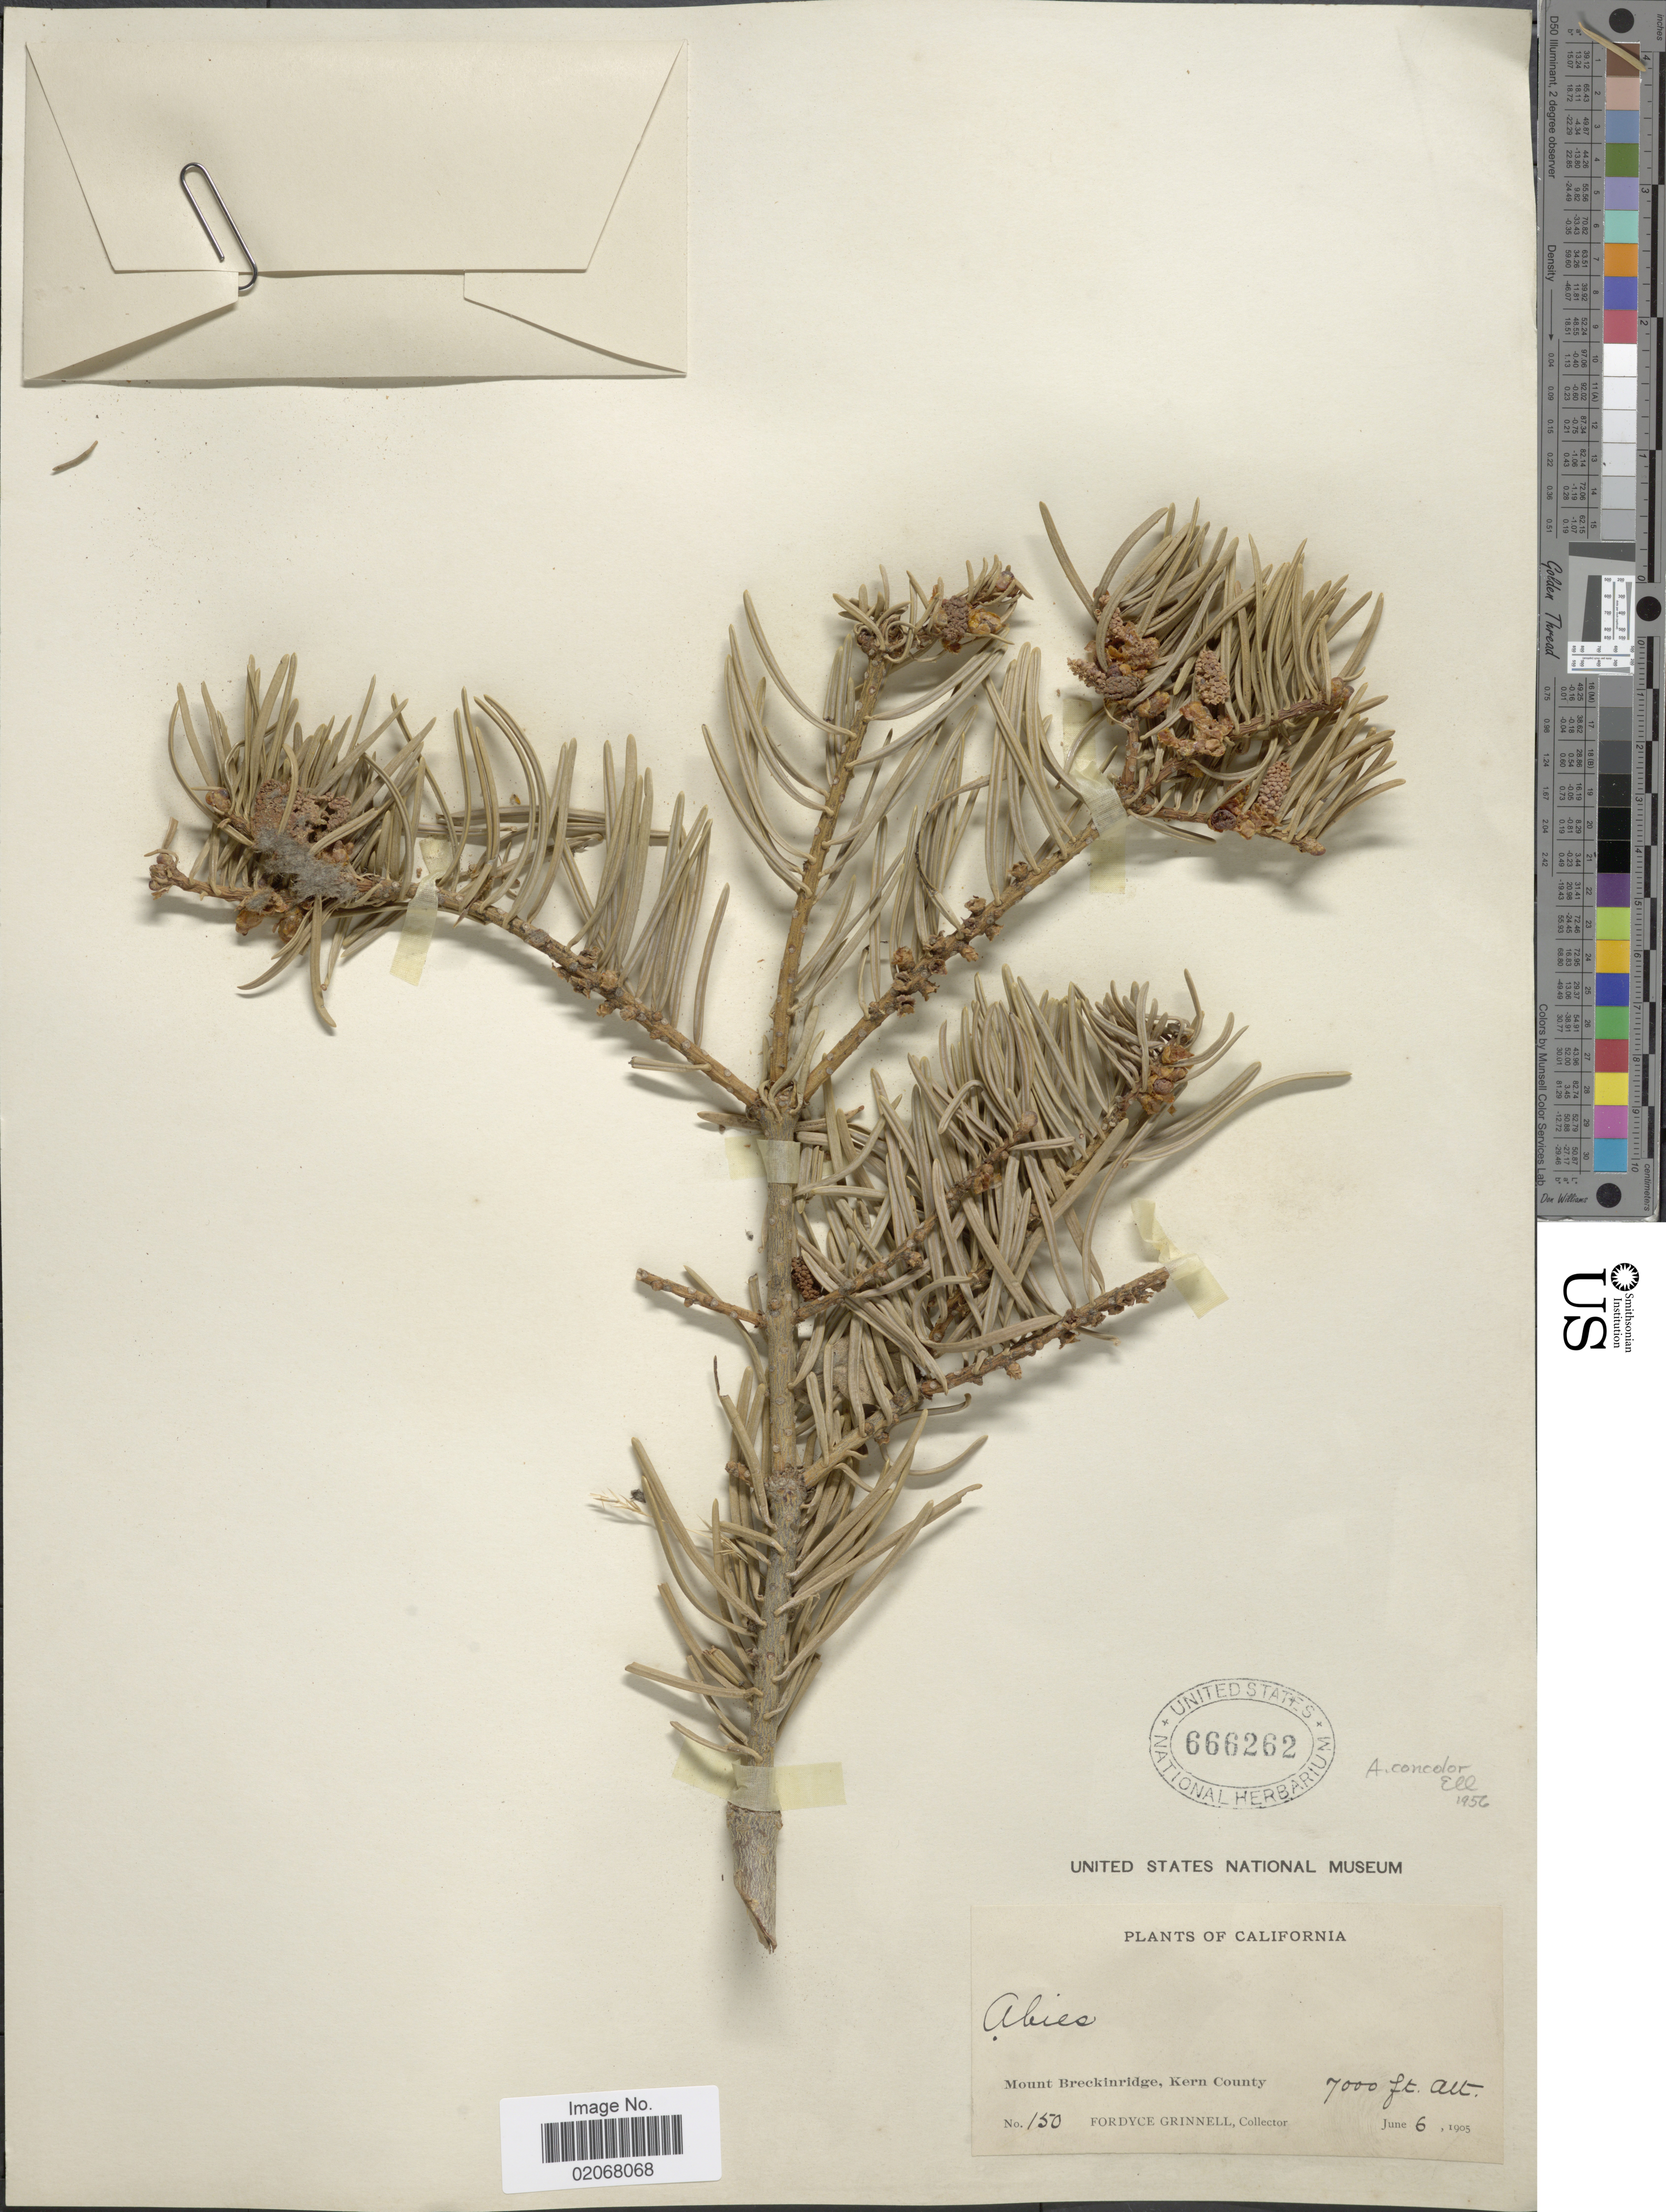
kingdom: Plantae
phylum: Tracheophyta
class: Pinopsida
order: Pinales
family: Pinaceae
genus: Abies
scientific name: Abies concolor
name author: (Gordon & Glend.) Lindl. ex Hildebr.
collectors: F. Grinnell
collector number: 150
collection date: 1905-06-06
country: United States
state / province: California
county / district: Kern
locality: Mount Breckinridge, Kern County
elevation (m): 2134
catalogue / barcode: US 666262